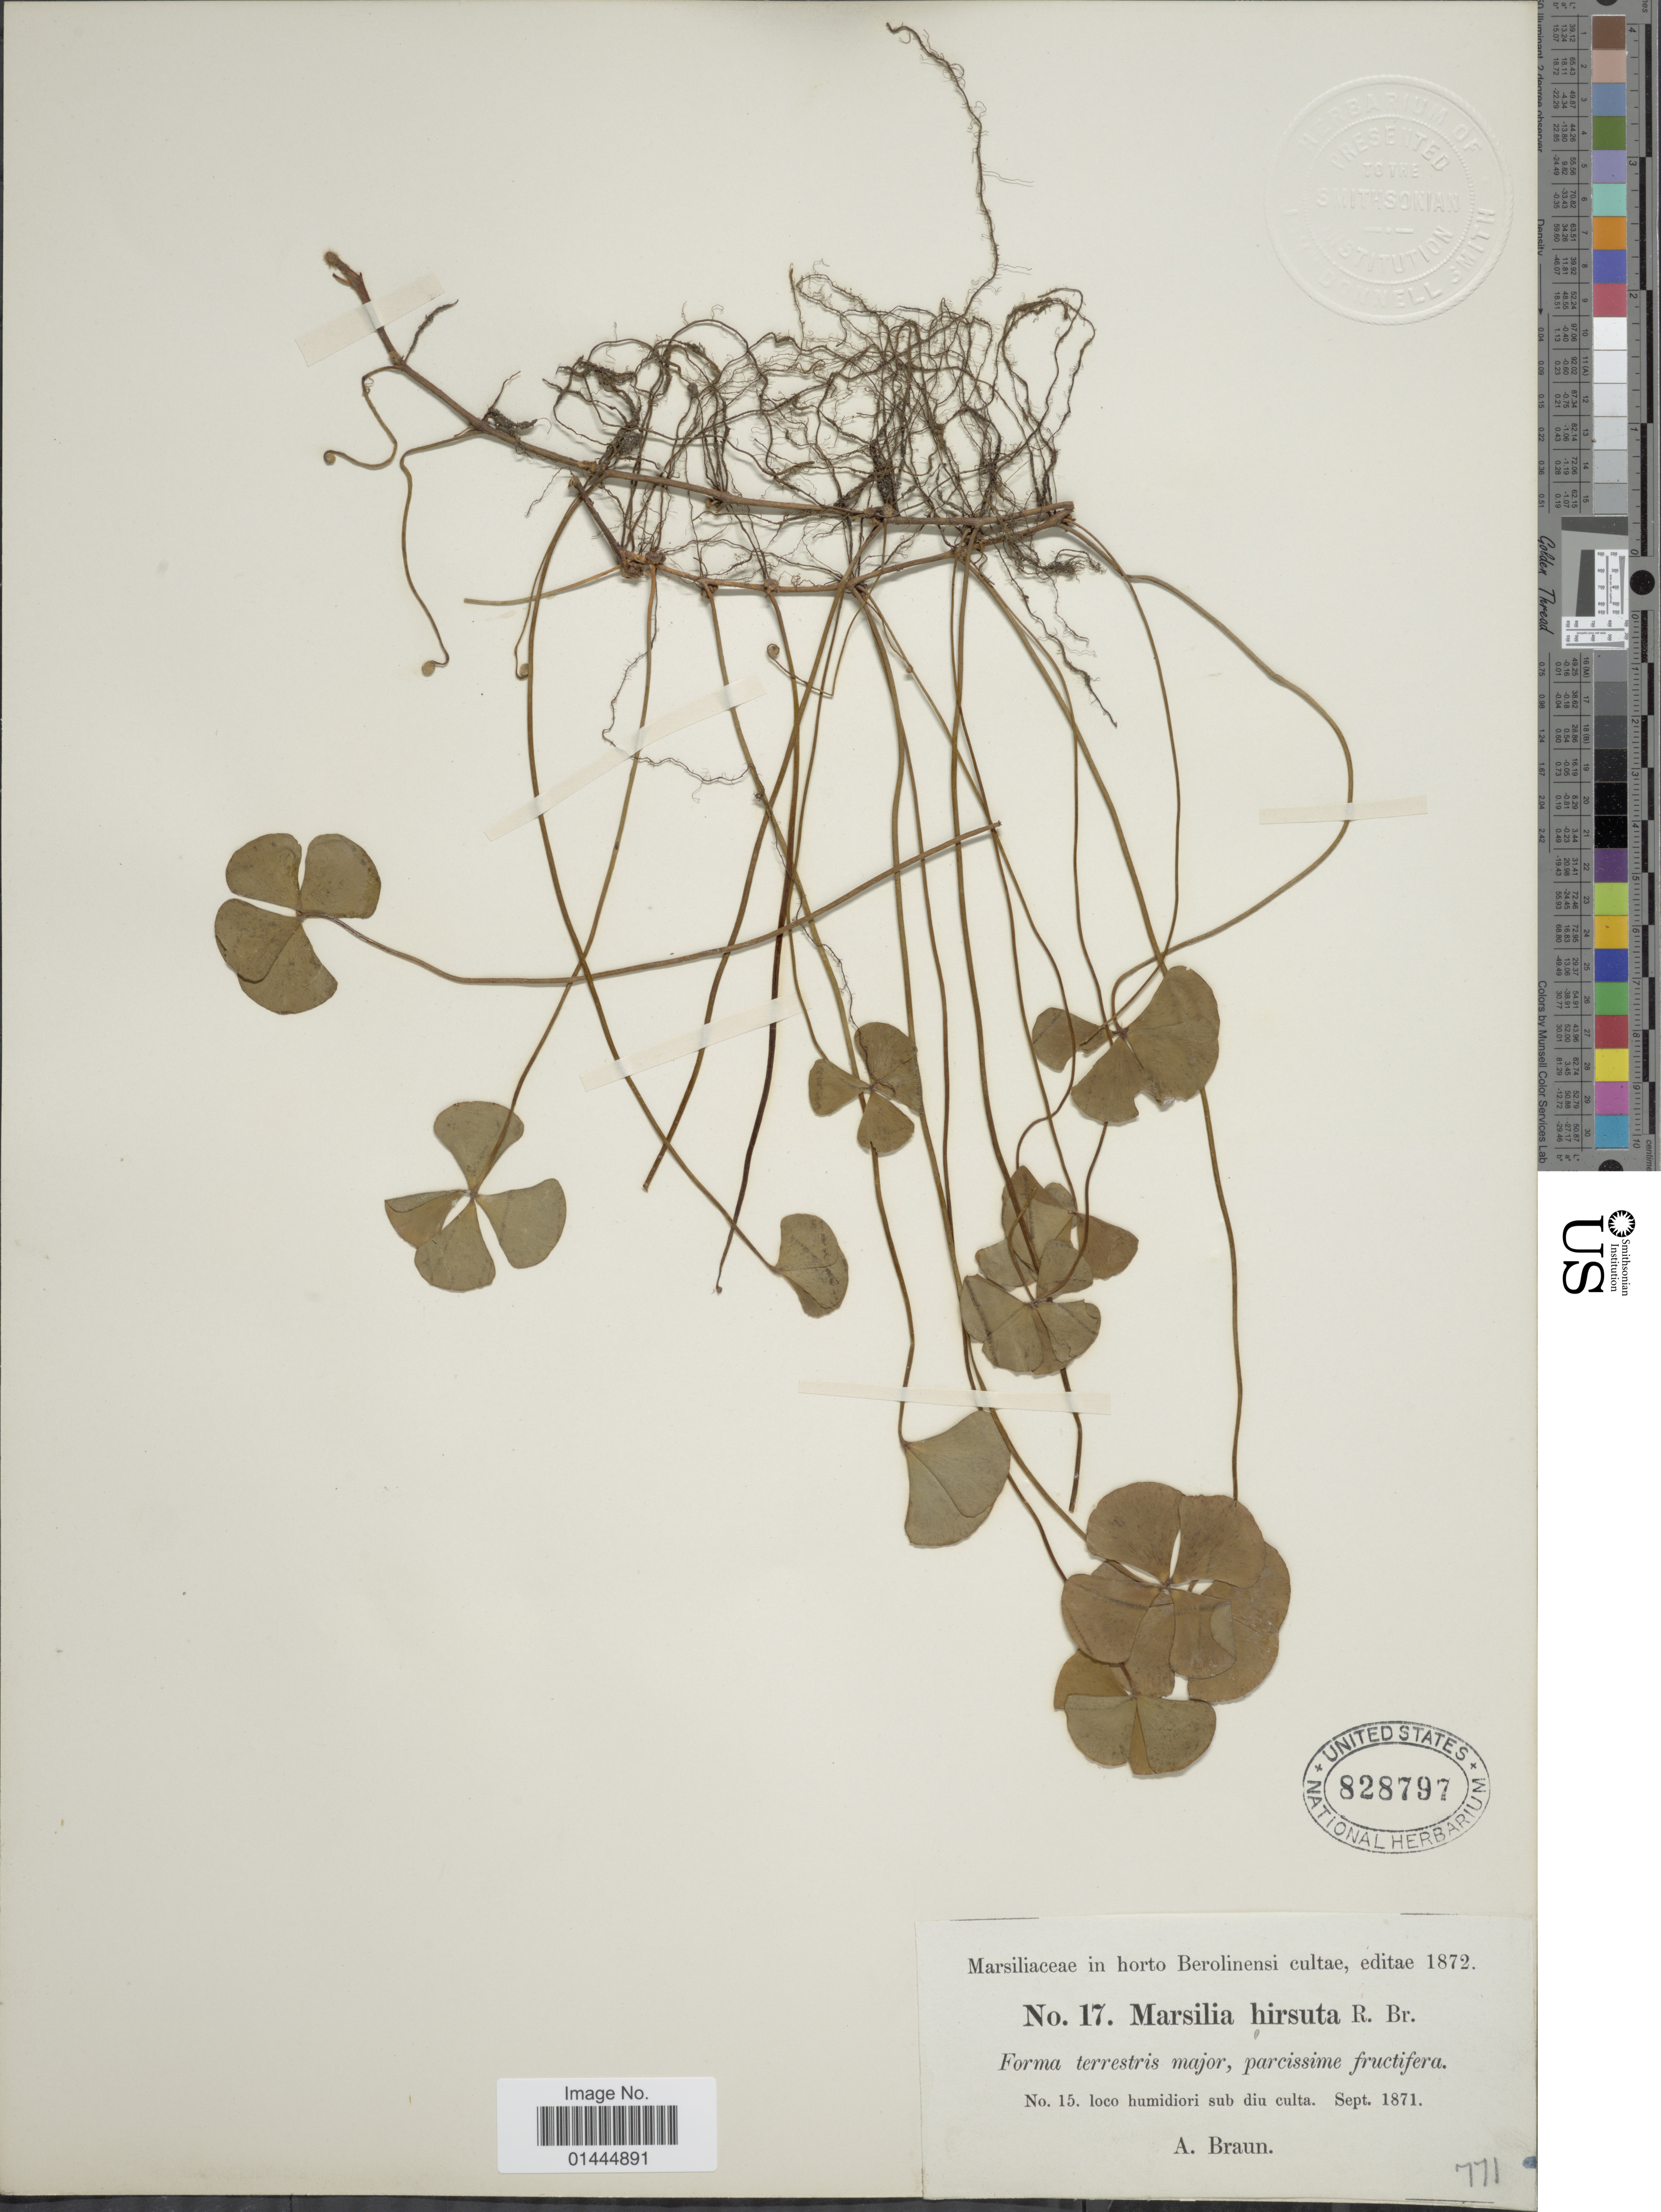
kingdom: Plantae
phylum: Tracheophyta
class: Polypodiopsida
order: Salviniales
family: Marsileaceae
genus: Marsilea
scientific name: Marsilea hirsuta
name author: R. Br.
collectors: A. Braun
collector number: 15?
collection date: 1871-09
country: Germany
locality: In horto Berolinensi cultae.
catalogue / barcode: US 828797